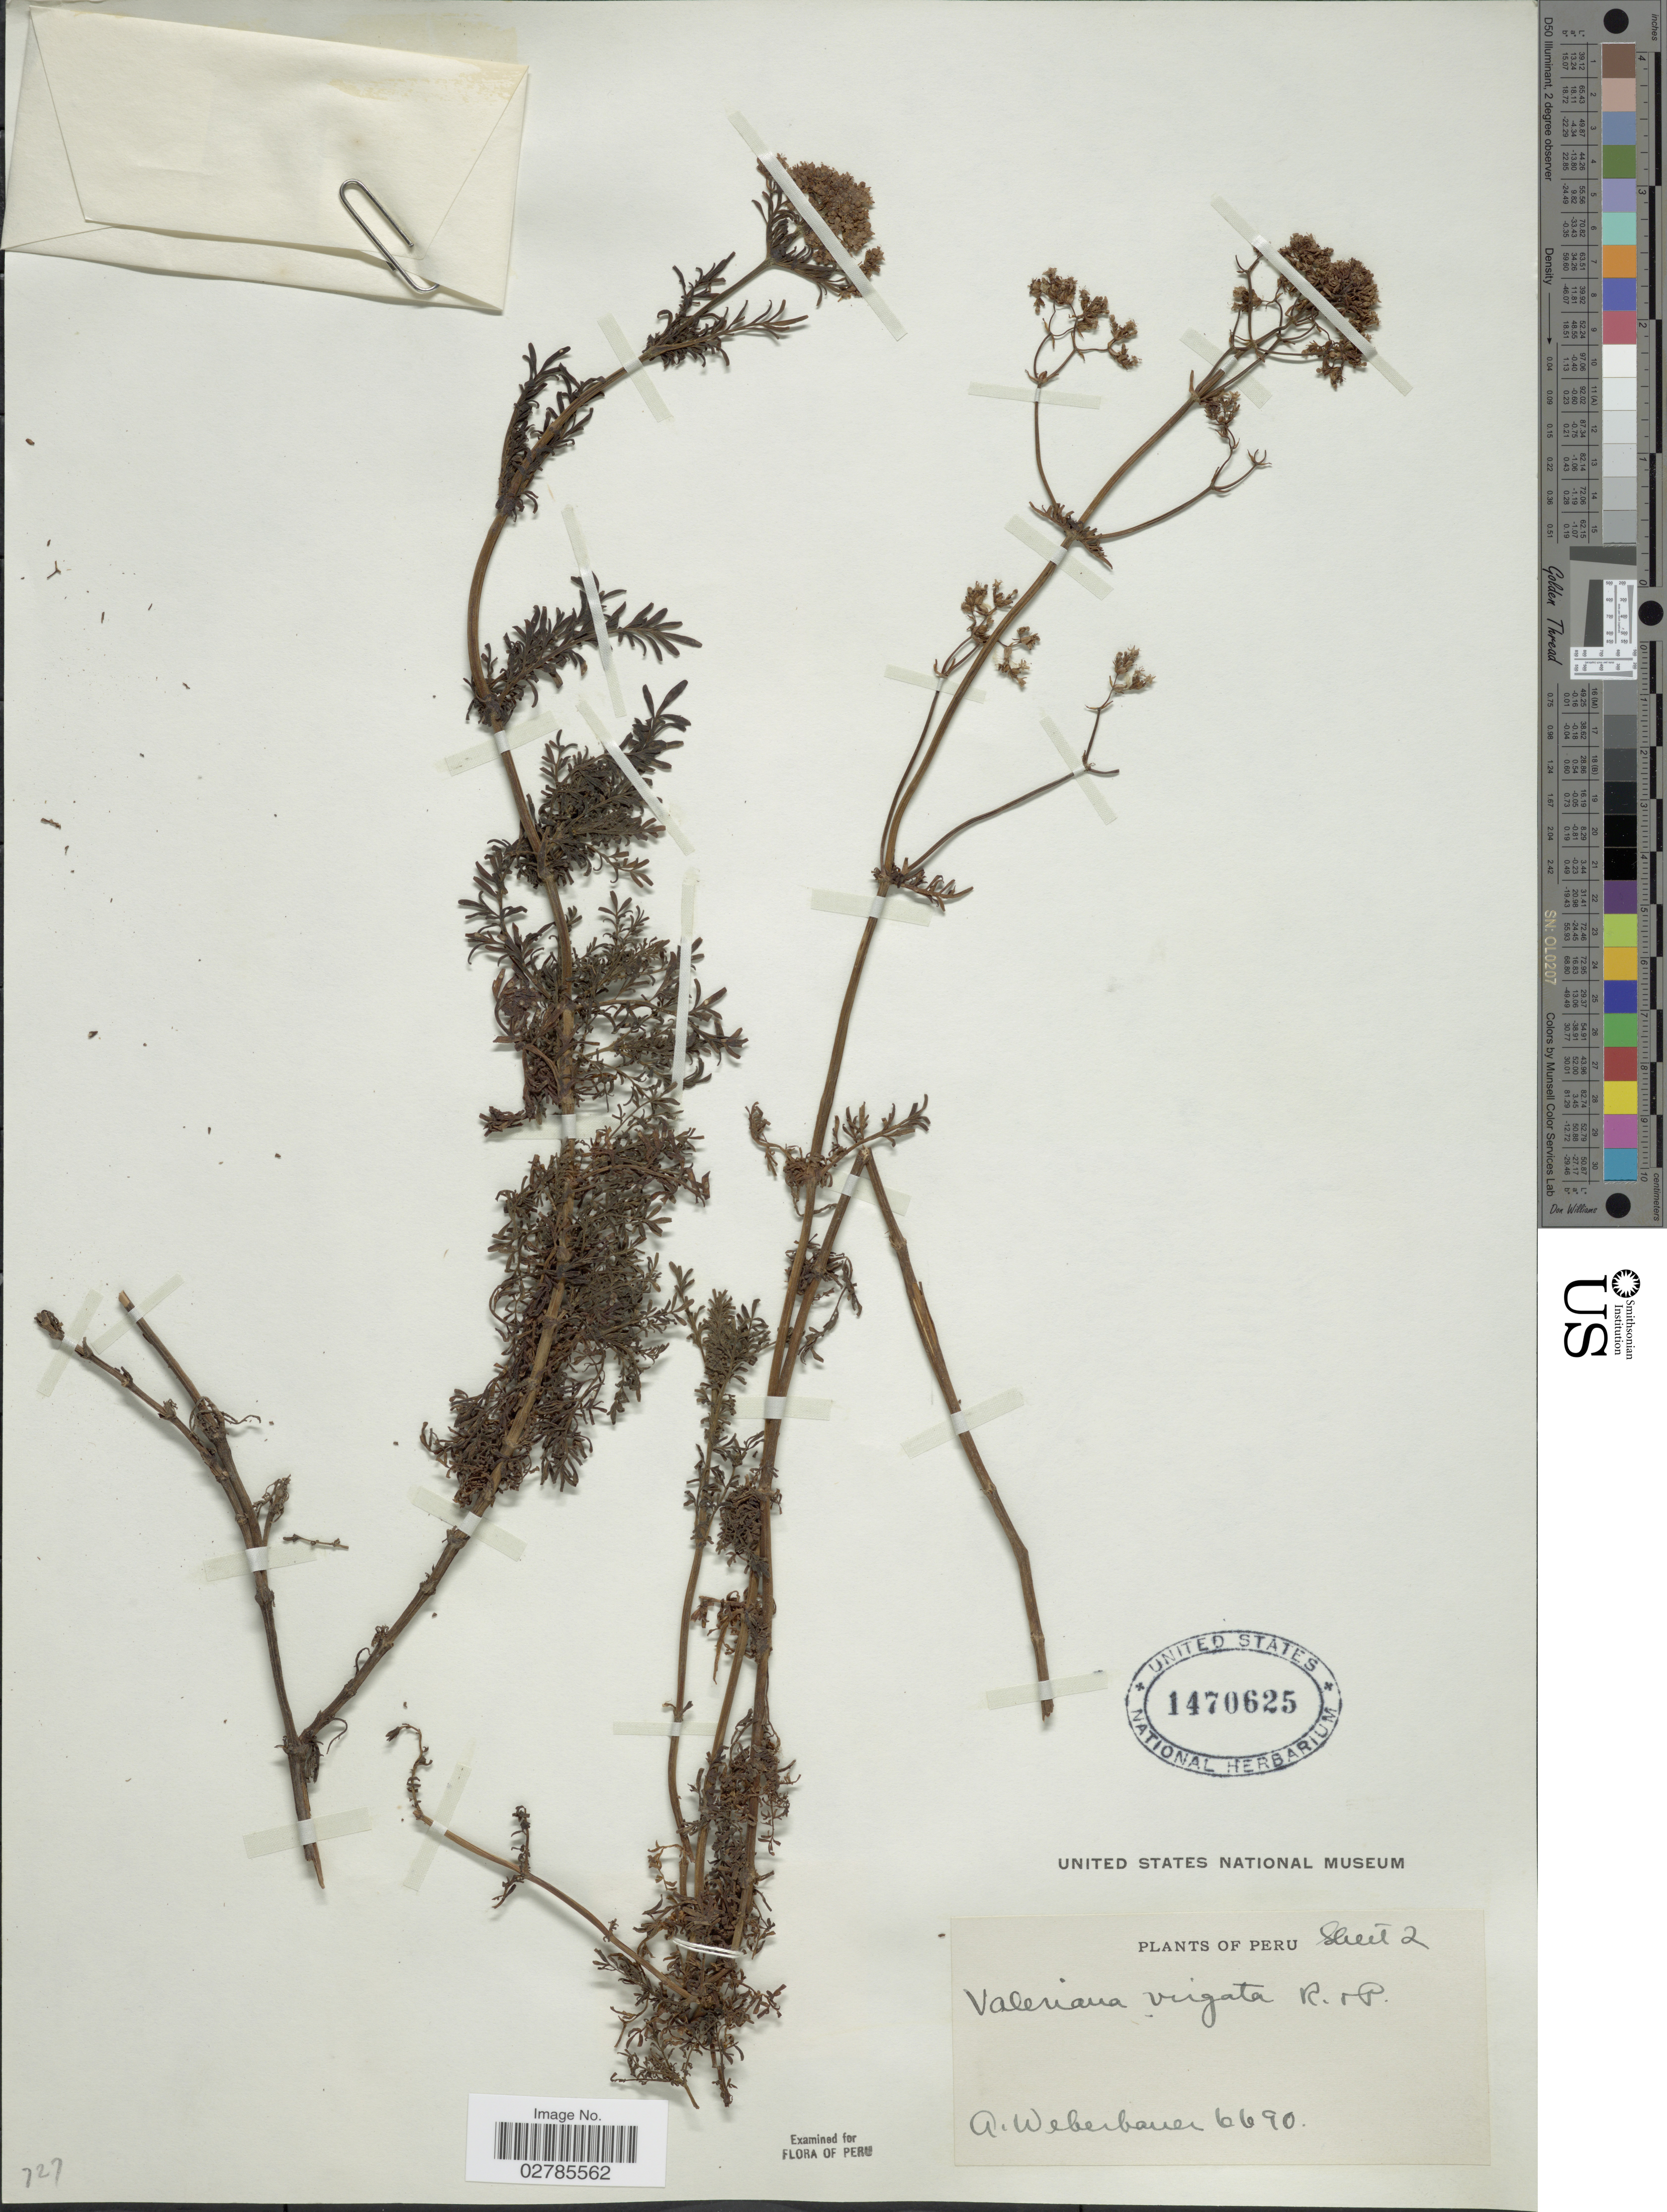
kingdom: Plantae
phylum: Tracheophyta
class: Magnoliopsida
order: Dipsacales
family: Caprifoliaceae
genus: Valeriana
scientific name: Valeriana virgata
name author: Ruiz & Pav.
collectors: A. Weberbauer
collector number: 6690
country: Peru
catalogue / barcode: US 1470625